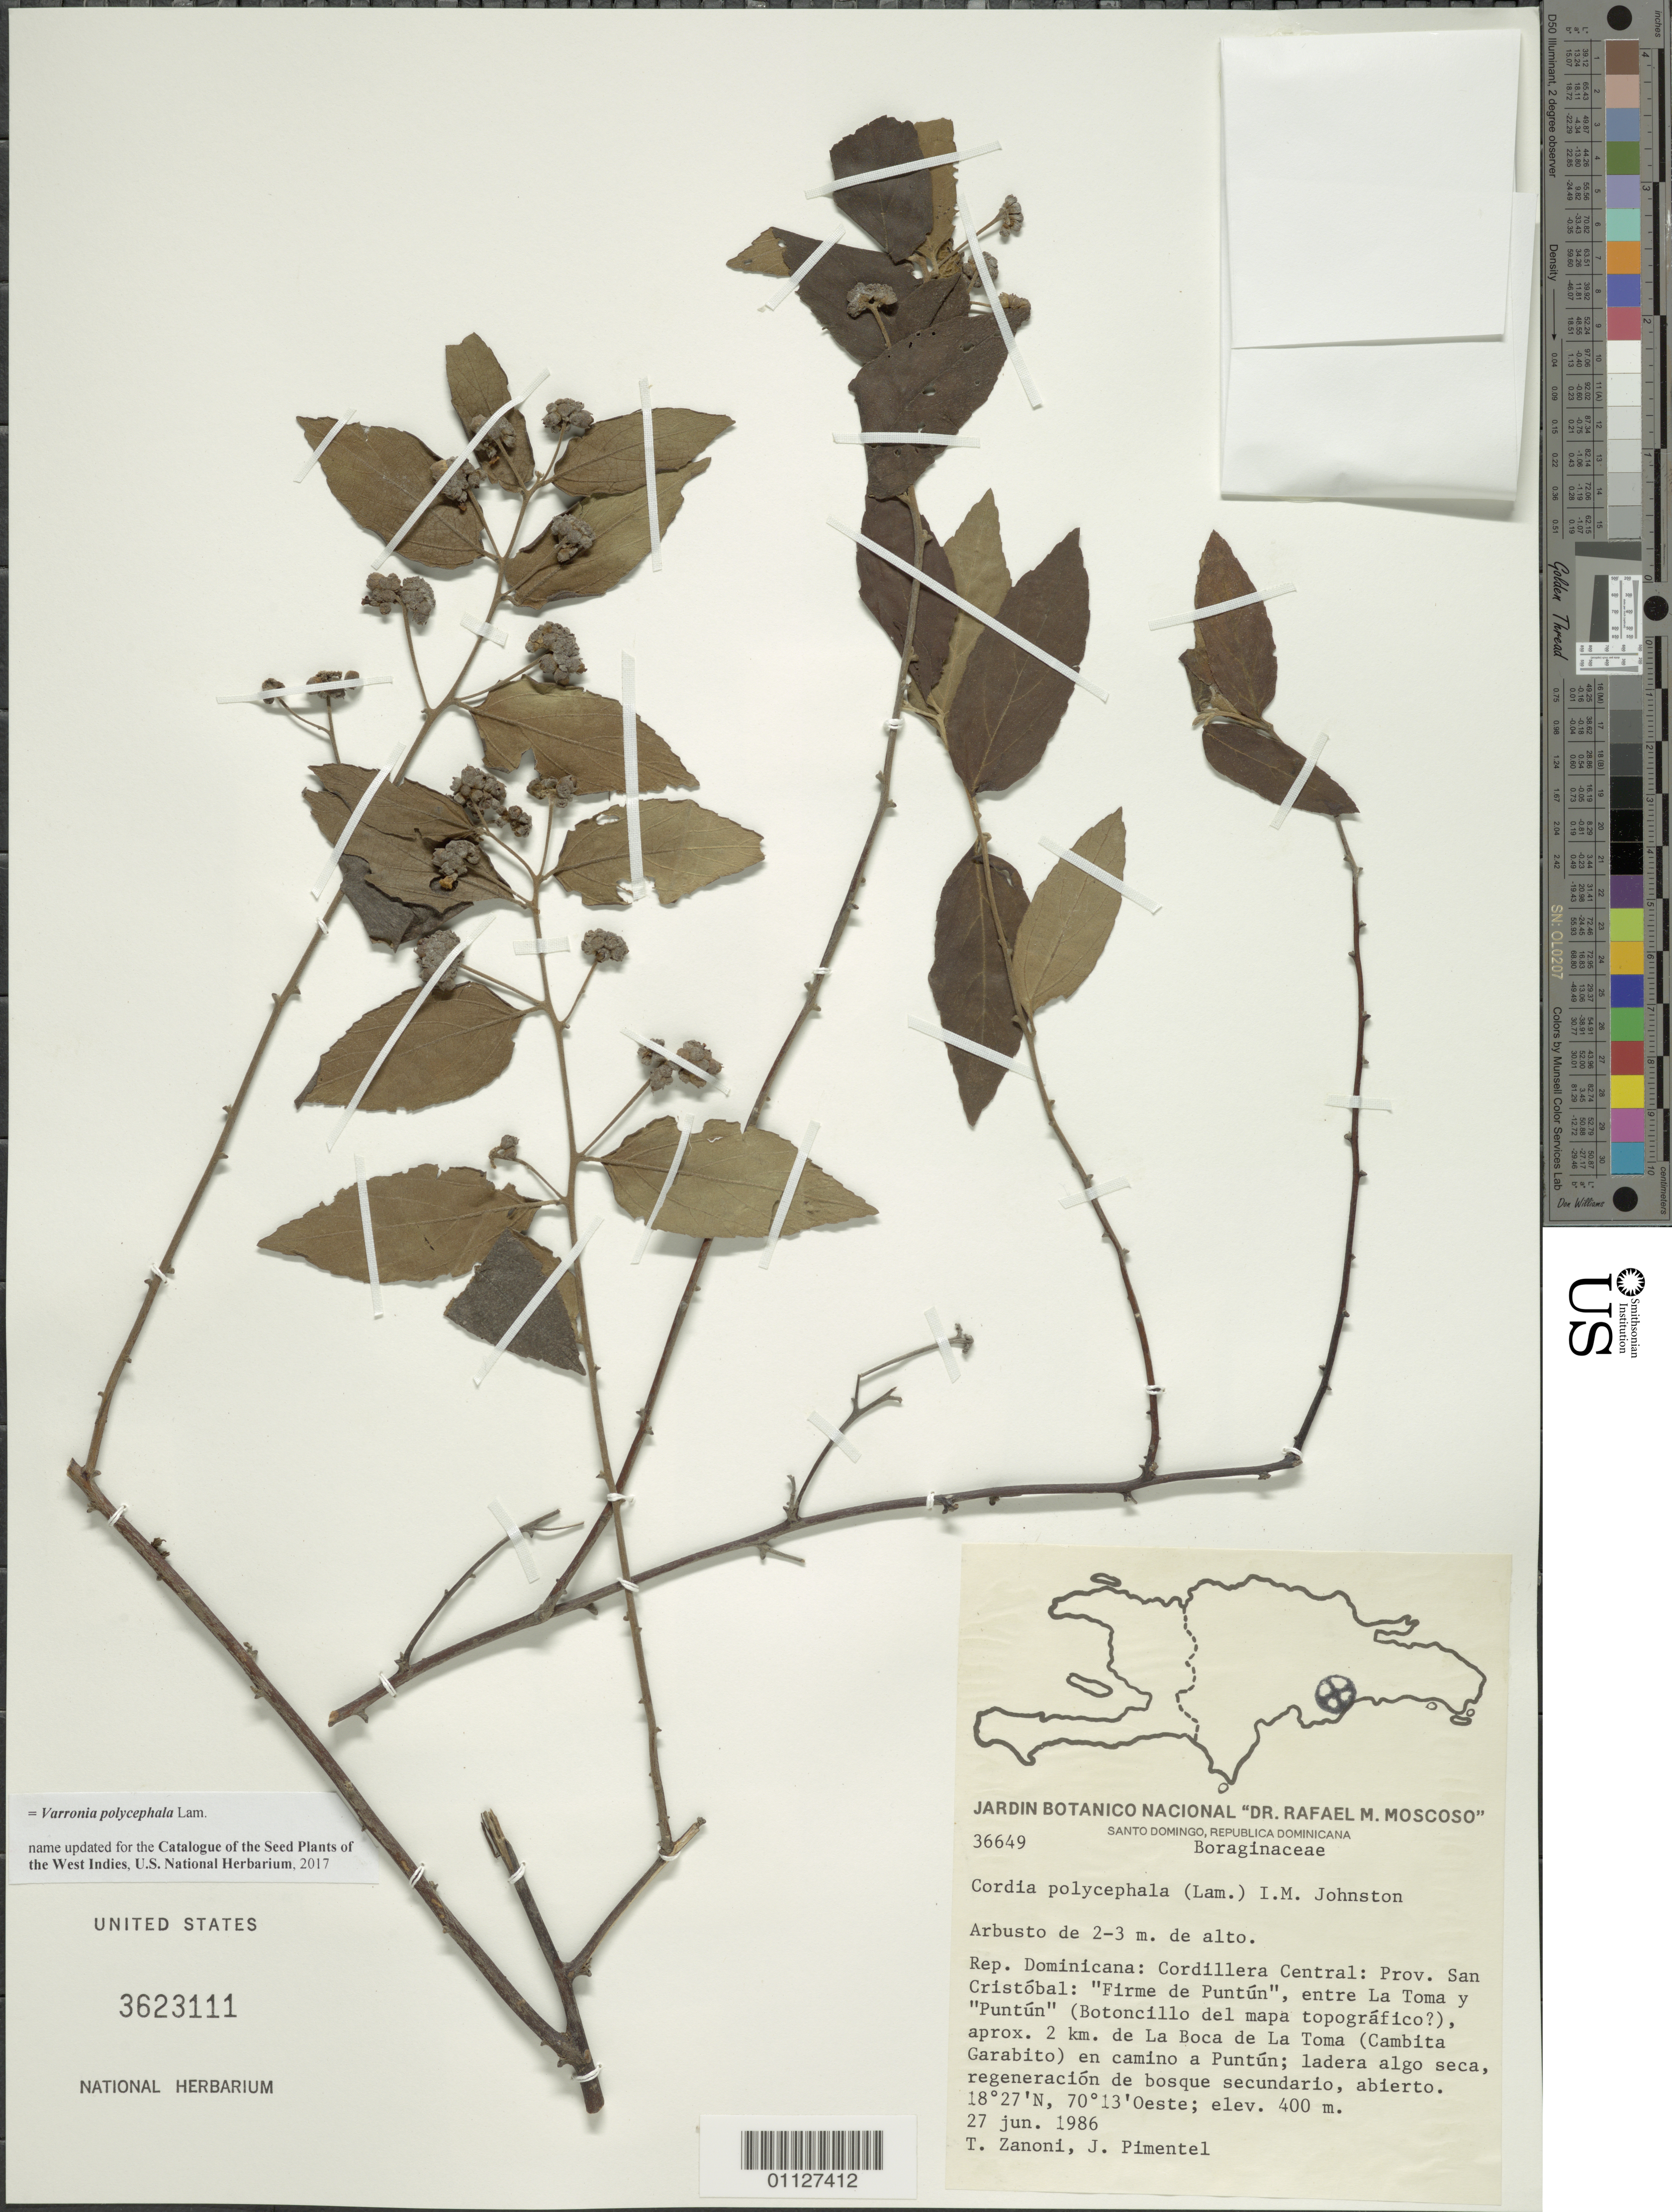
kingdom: Plantae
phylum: Tracheophyta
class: Magnoliopsida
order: Boraginales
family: Cordiaceae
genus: Varronia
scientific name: Varronia polycephala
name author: Lam.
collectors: T. A. Zanoni & J. Pimentel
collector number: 36649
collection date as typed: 27 Jun 1986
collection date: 1986-06-27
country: Dominican Republic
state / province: San Cristóbal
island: Hispaniola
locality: Cordillera Central: "Firme de Puntún" entre La Toma y "Puntún" (Botoncillo del mapa topográfico?), aprox. 2 km de La Boca de La Toma (cambita Garabito) en camino a Puntún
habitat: ladera algo seca, regeneración de bosque secundario, abierto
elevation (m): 400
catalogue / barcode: US 3623111